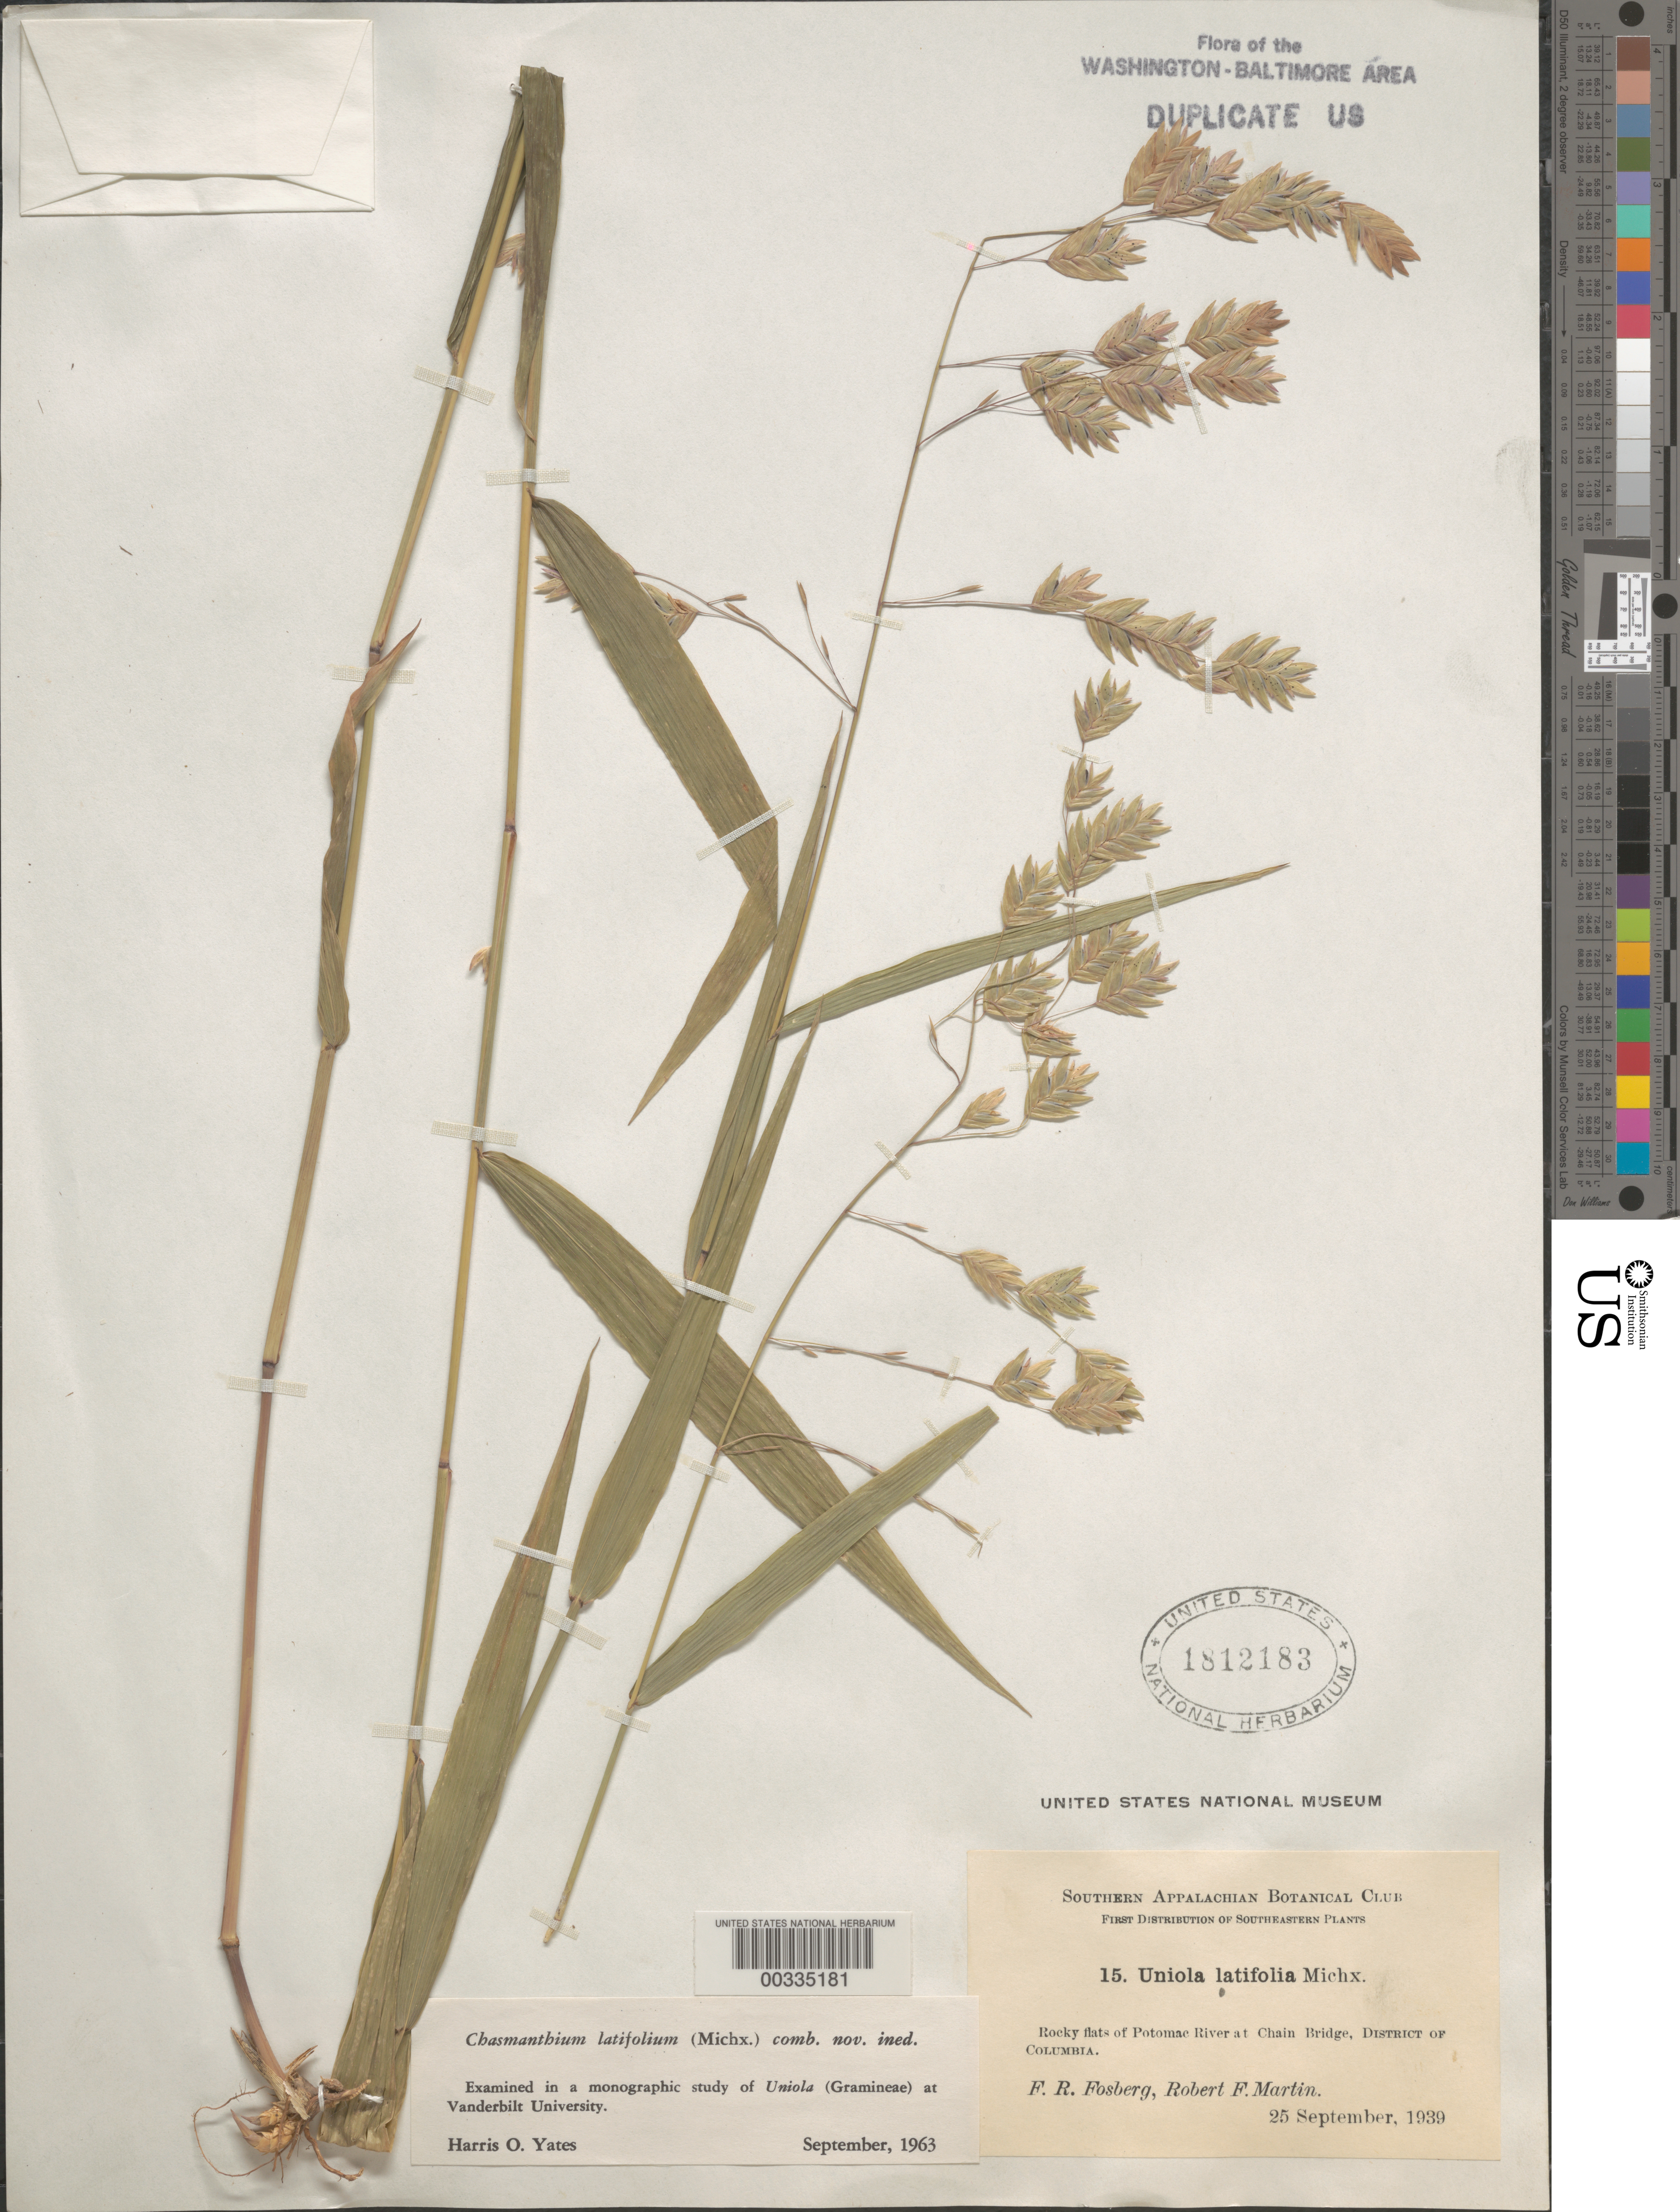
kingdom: Plantae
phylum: Tracheophyta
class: Liliopsida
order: Poales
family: Poaceae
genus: Chasmanthium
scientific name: Chasmanthium latifolium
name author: (Michx.) H.O. Yates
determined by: Yates, H. O.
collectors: F. R. Fosberg & R. F. Martin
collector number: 15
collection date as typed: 25 Sep 1939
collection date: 1939-09-25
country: United States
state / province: District of Columbia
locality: Chain Bridge C. and O. Canal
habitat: Rocky flats of potomac river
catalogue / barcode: US 1812183